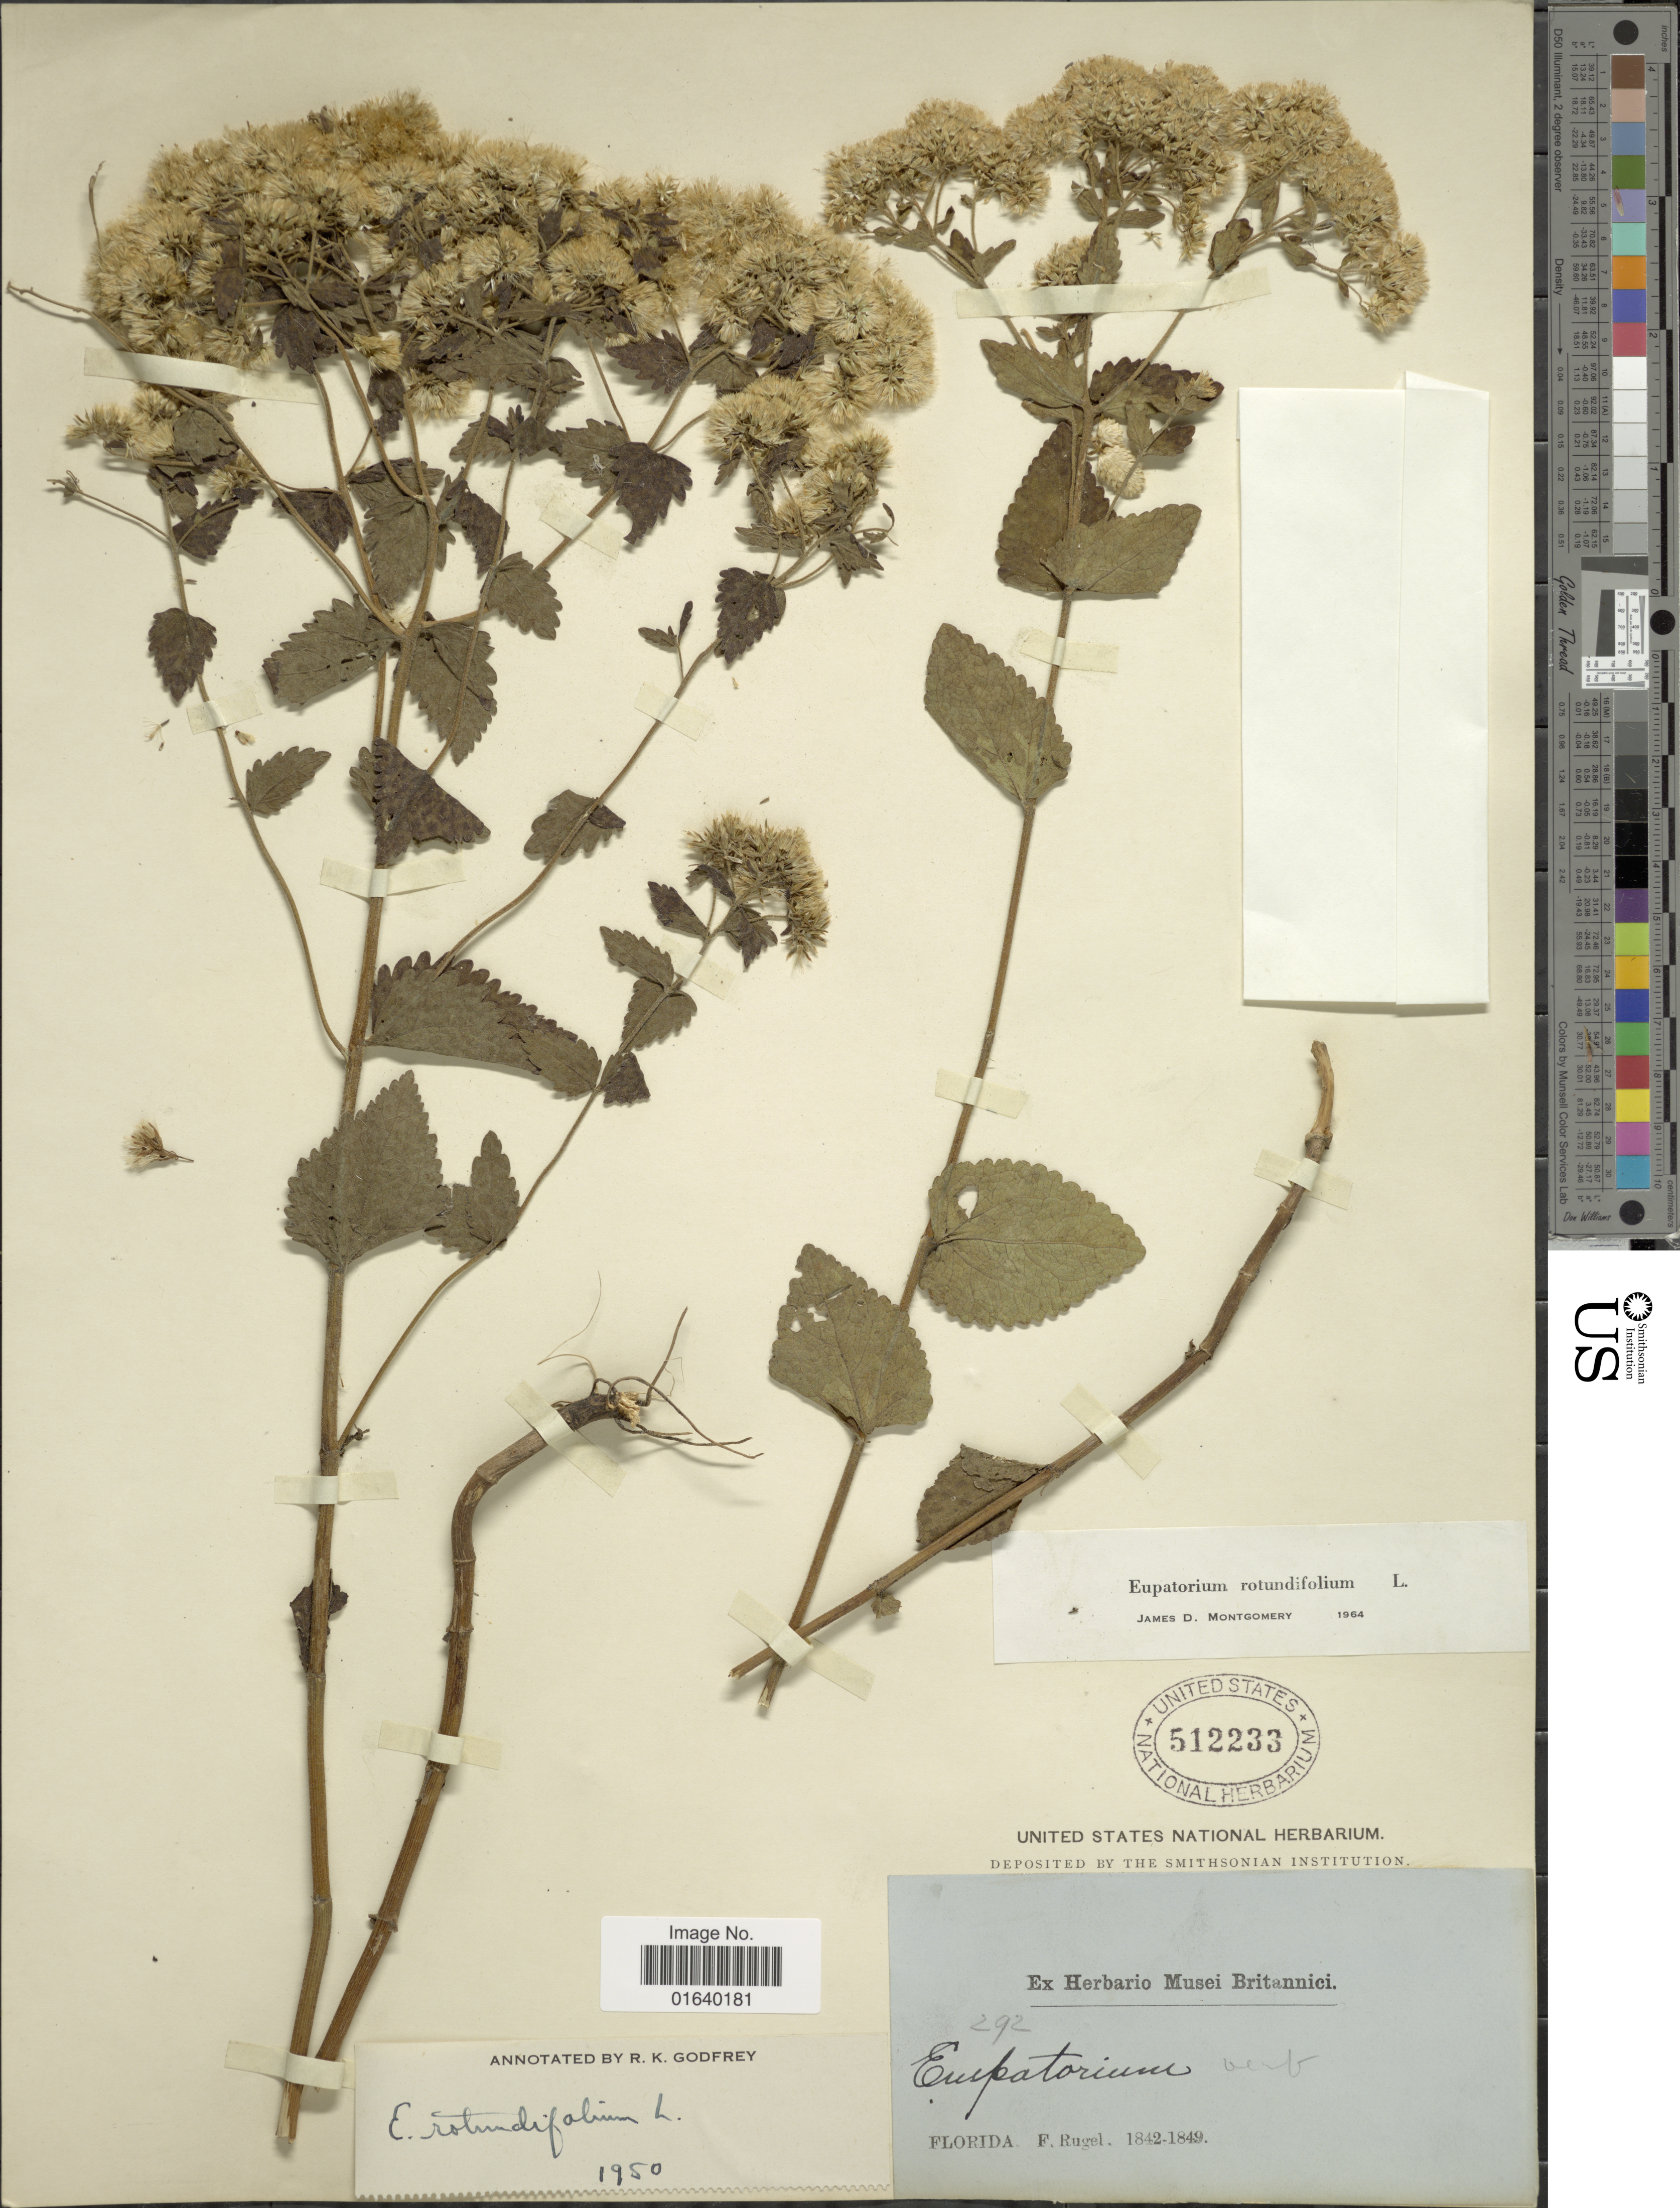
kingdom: Plantae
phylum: Tracheophyta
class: Magnoliopsida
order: Asterales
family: Asteraceae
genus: Eupatorium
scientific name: Eupatorium rotundifolium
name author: L.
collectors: F. Rugel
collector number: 292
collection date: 1842/1849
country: United States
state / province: Florida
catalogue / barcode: US 512233